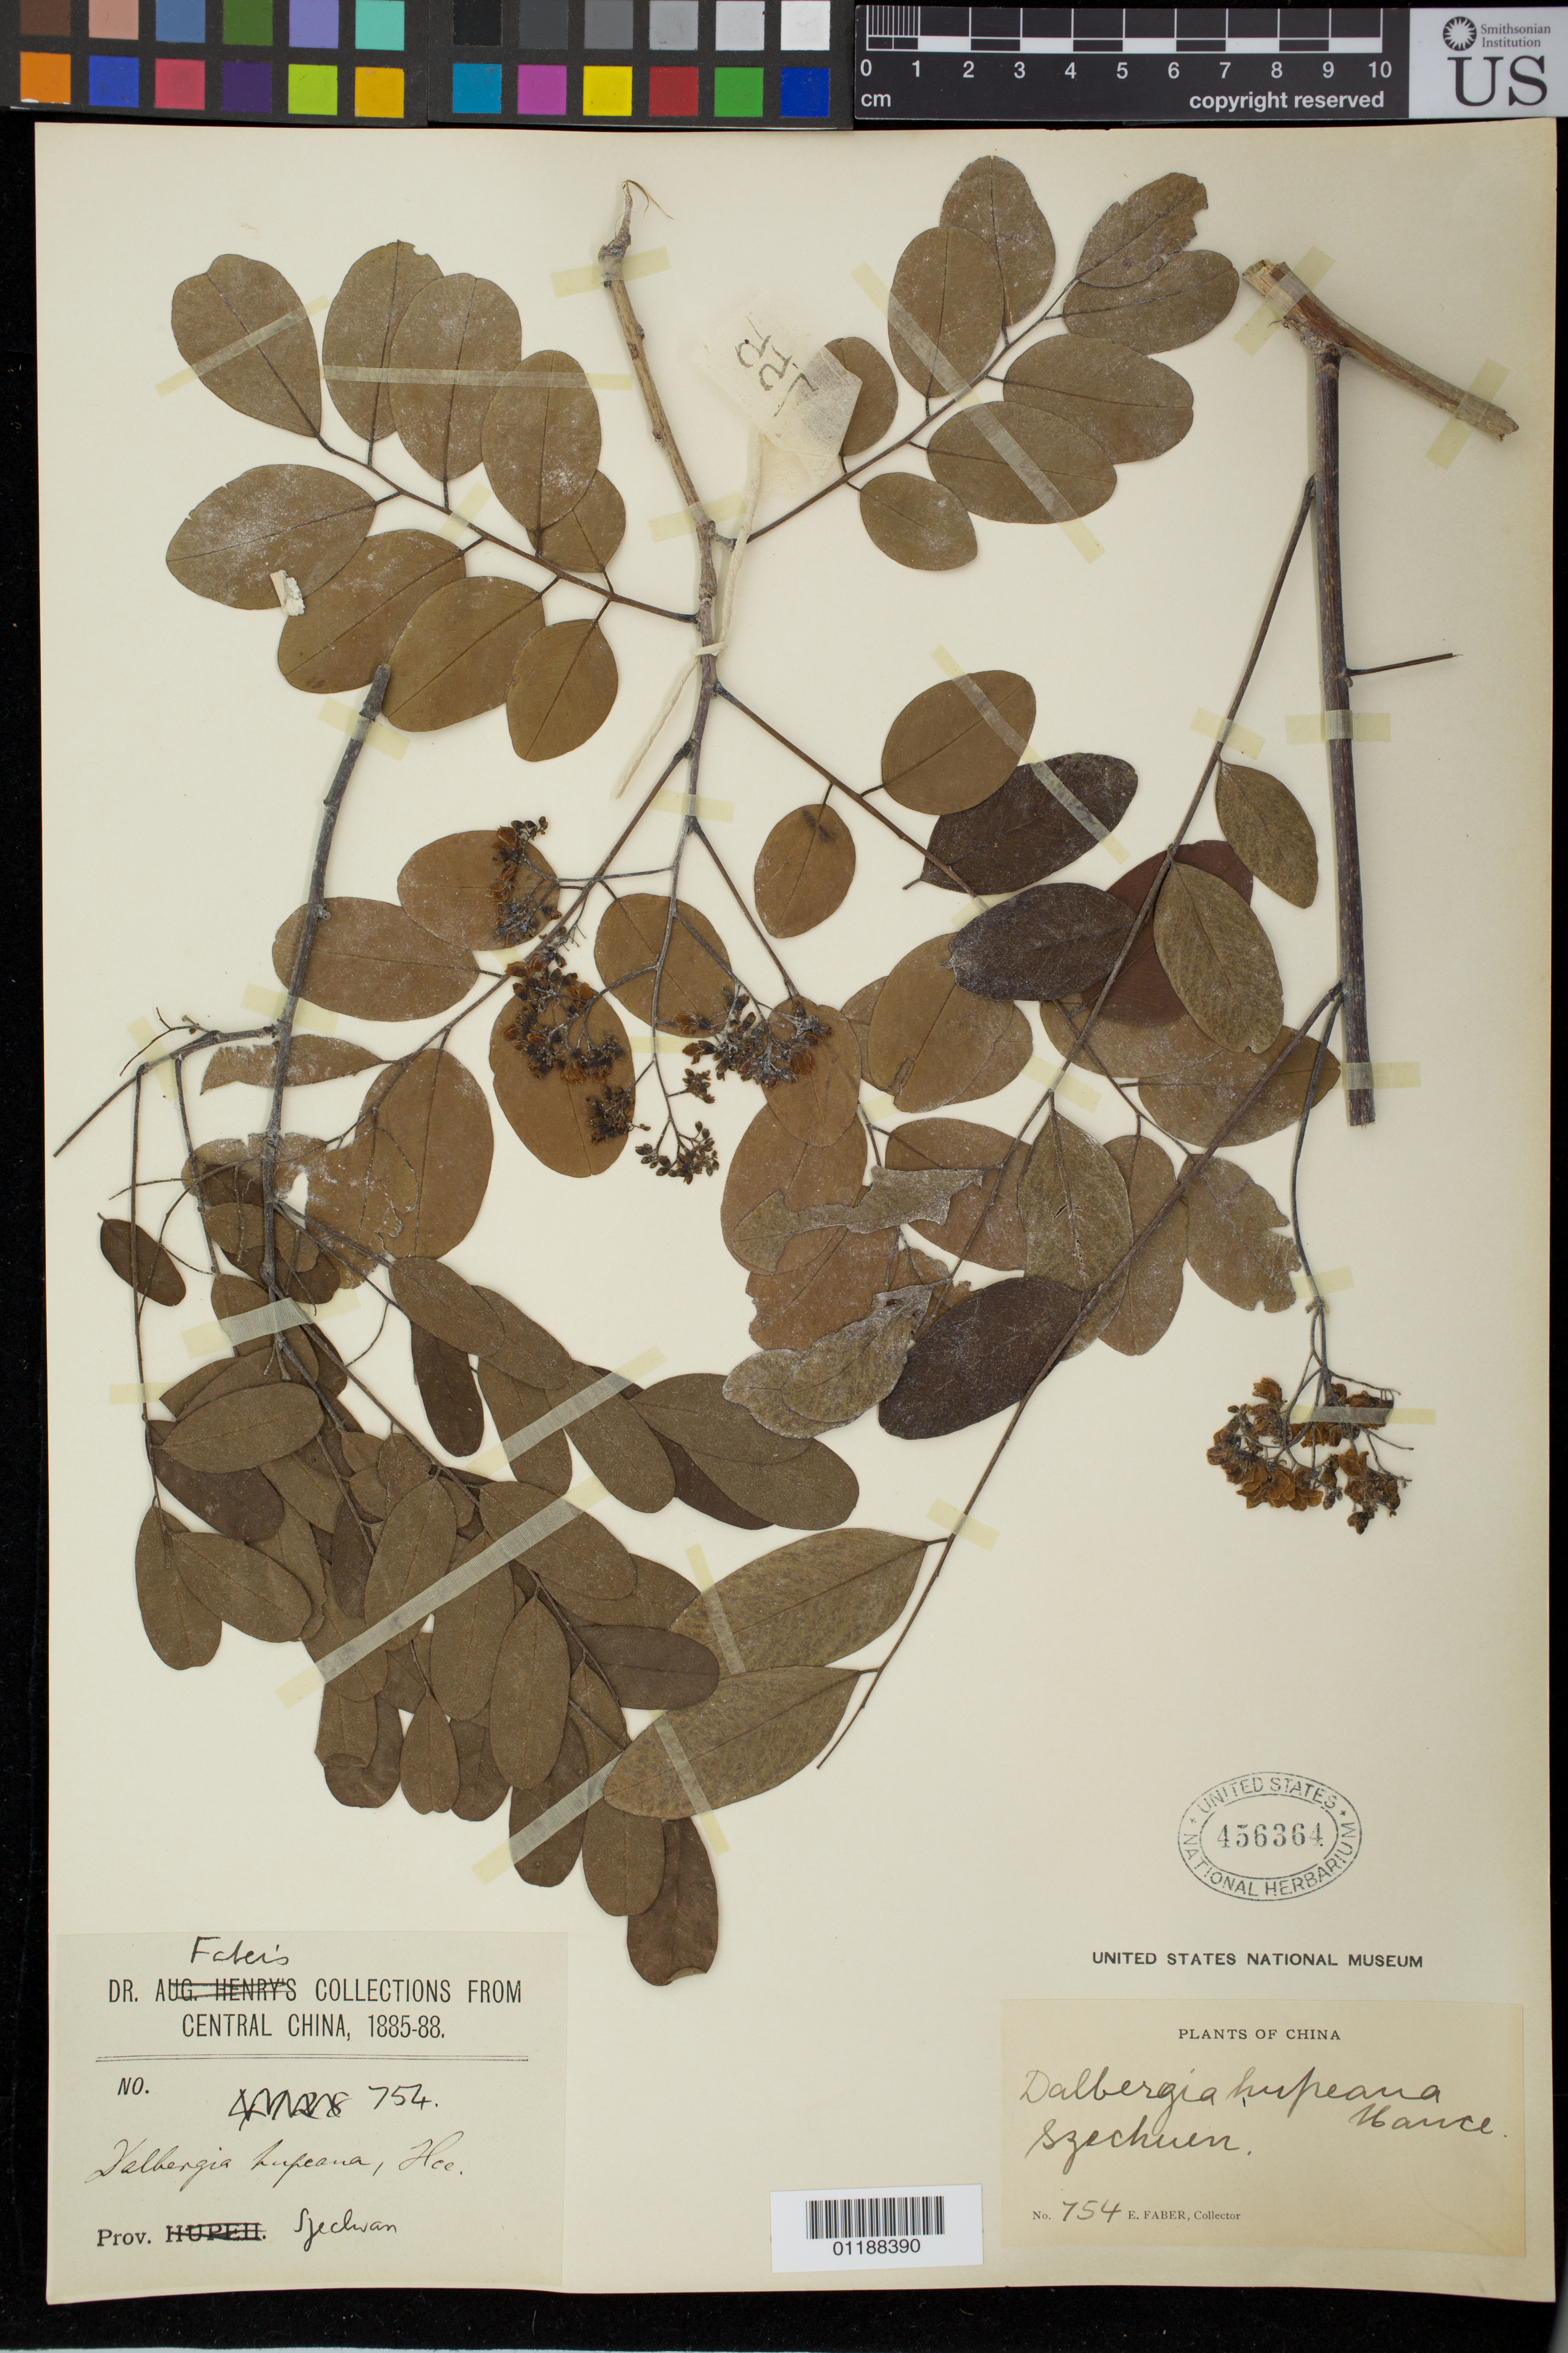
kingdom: Plantae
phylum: Tracheophyta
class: Magnoliopsida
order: Fabales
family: Fabaceae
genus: Dalbergia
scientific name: Dalbergia hupeana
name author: Hance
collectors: E. Faber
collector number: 754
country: China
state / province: Sichuan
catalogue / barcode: US 456364